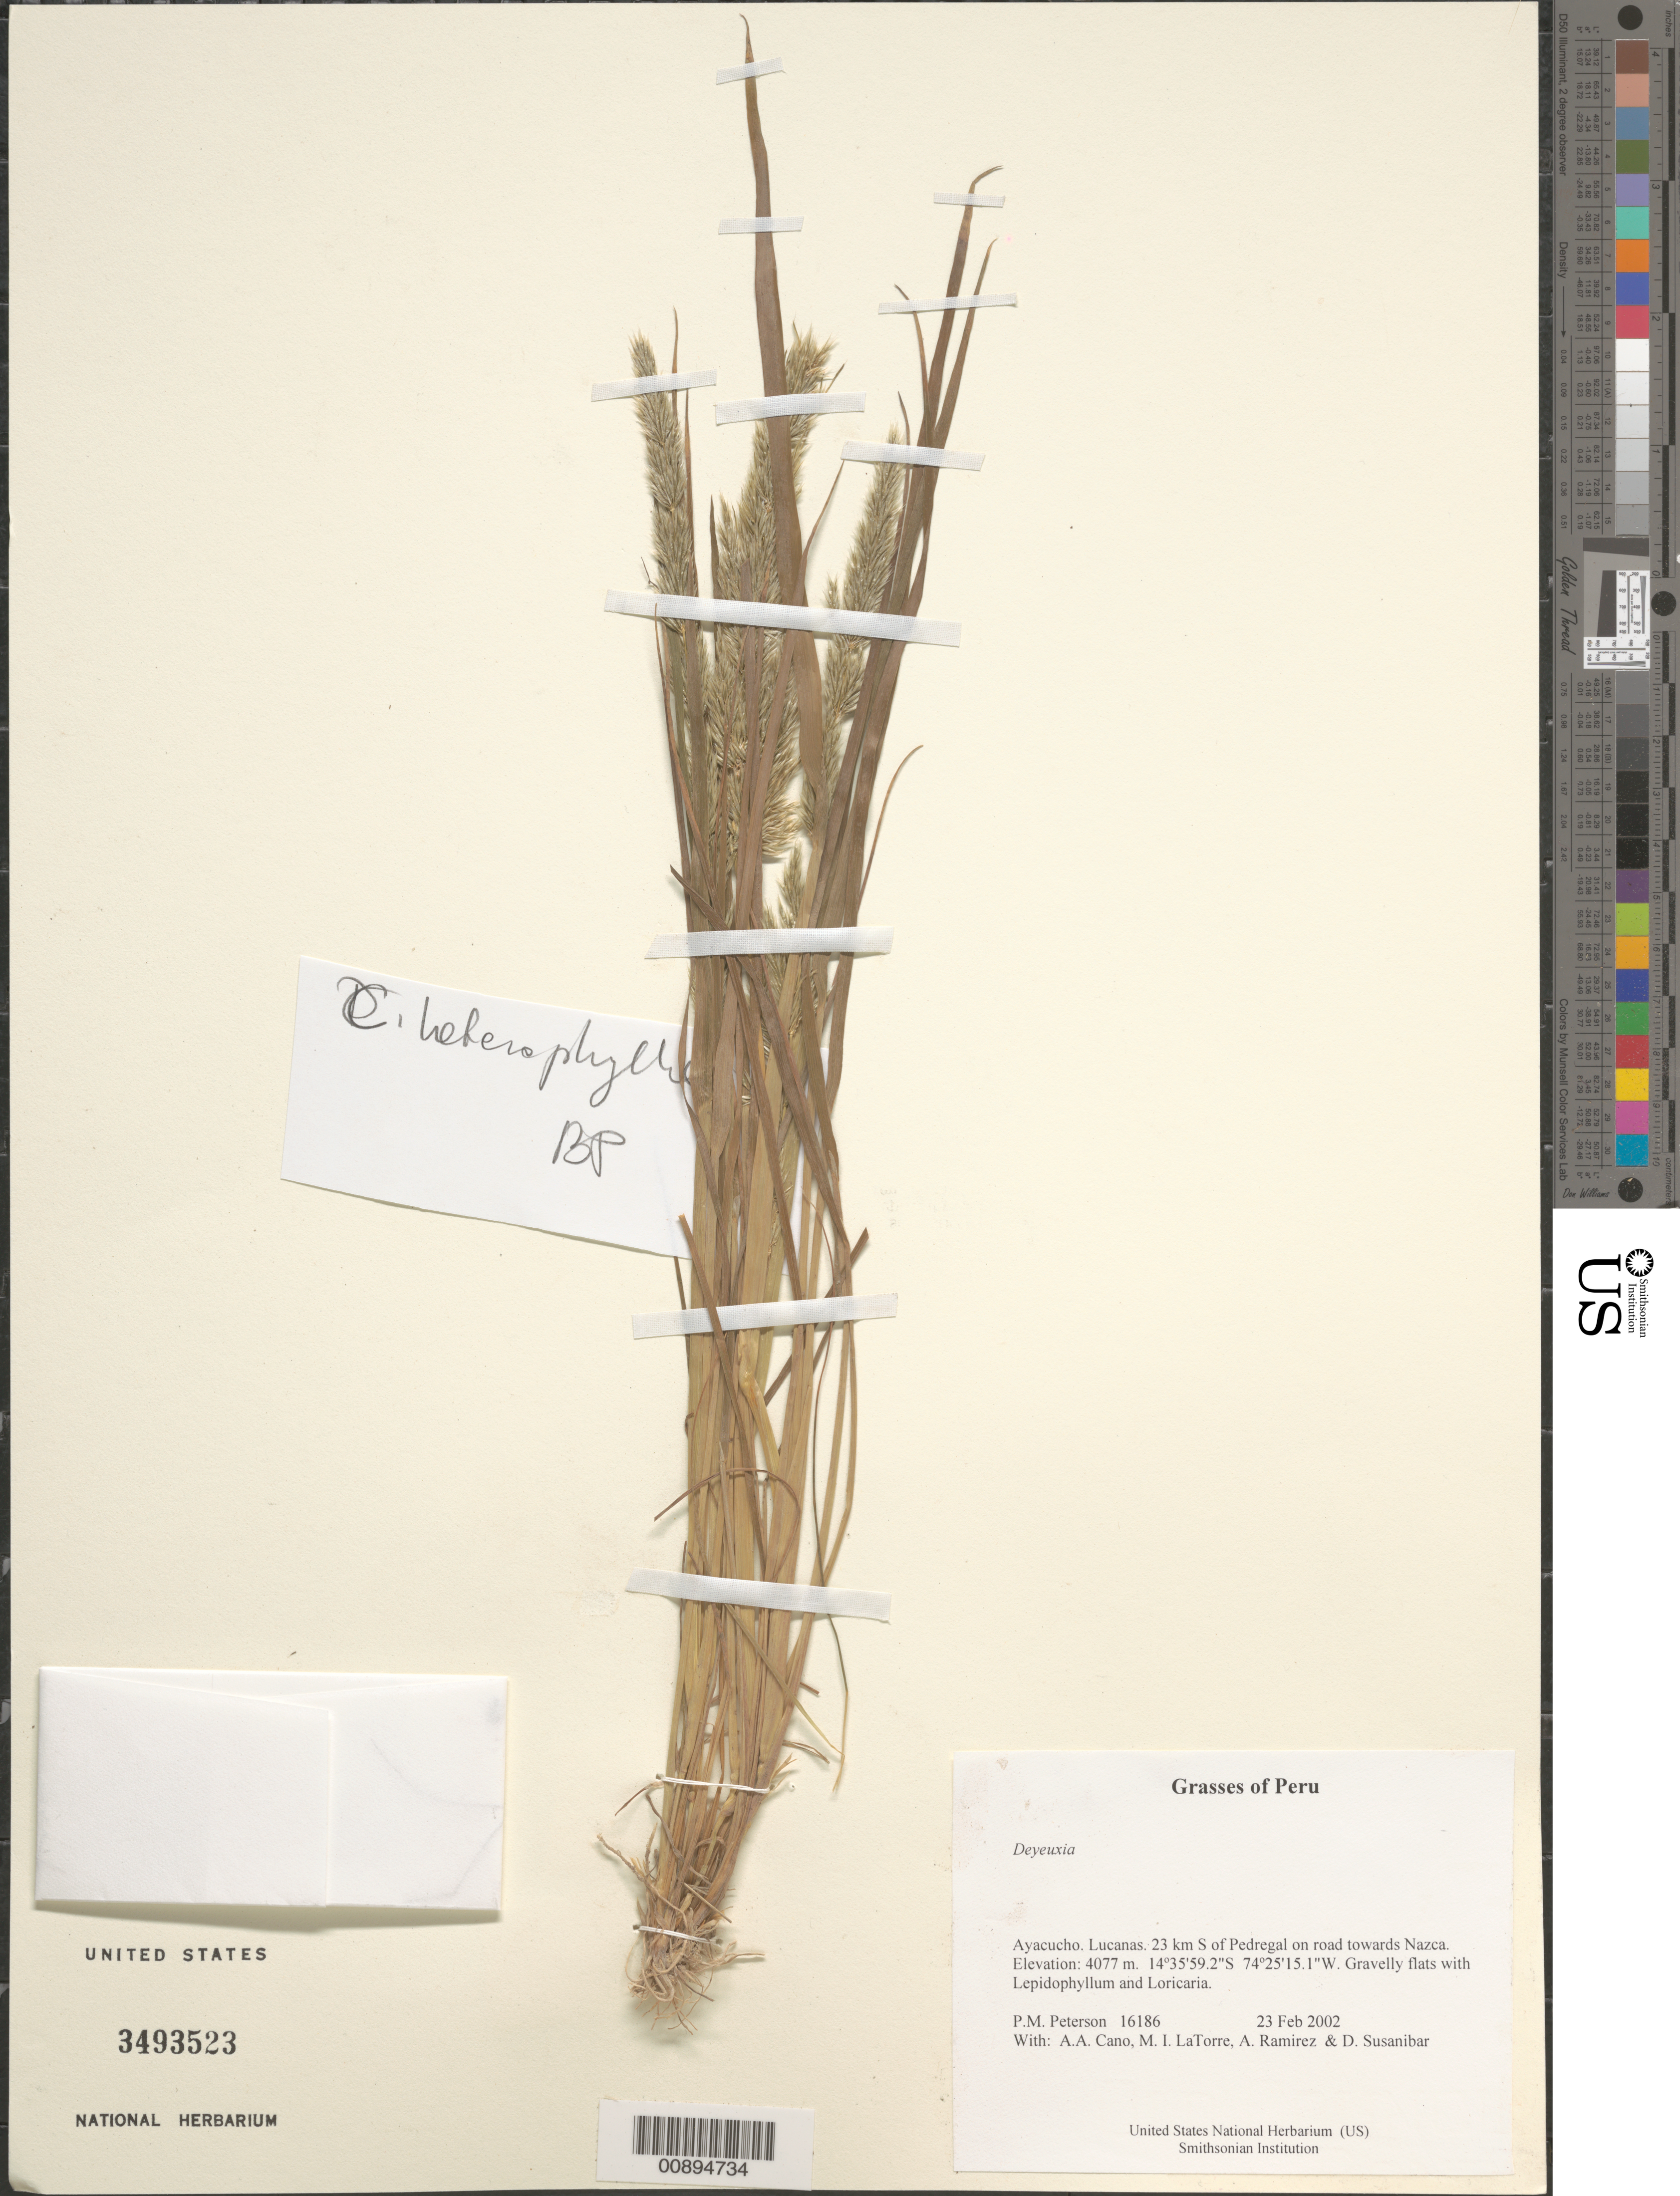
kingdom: Plantae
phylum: Tracheophyta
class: Liliopsida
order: Poales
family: Poaceae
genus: Calamagrostis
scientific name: Calamagrostis sp.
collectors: P. M. Peterson, A. Cano, M. I. La Torre, A. Ramírez & D. Susanibar Cruz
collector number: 16186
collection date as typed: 23 Feb 2002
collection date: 2002-02-23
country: Peru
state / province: Ayacucho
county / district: Lucanas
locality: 23 km S of Pedregal on road towards Nazca.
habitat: Gravelly flats with ~Lepidophyllum and Loricaria~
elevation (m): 4077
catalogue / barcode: US 894734